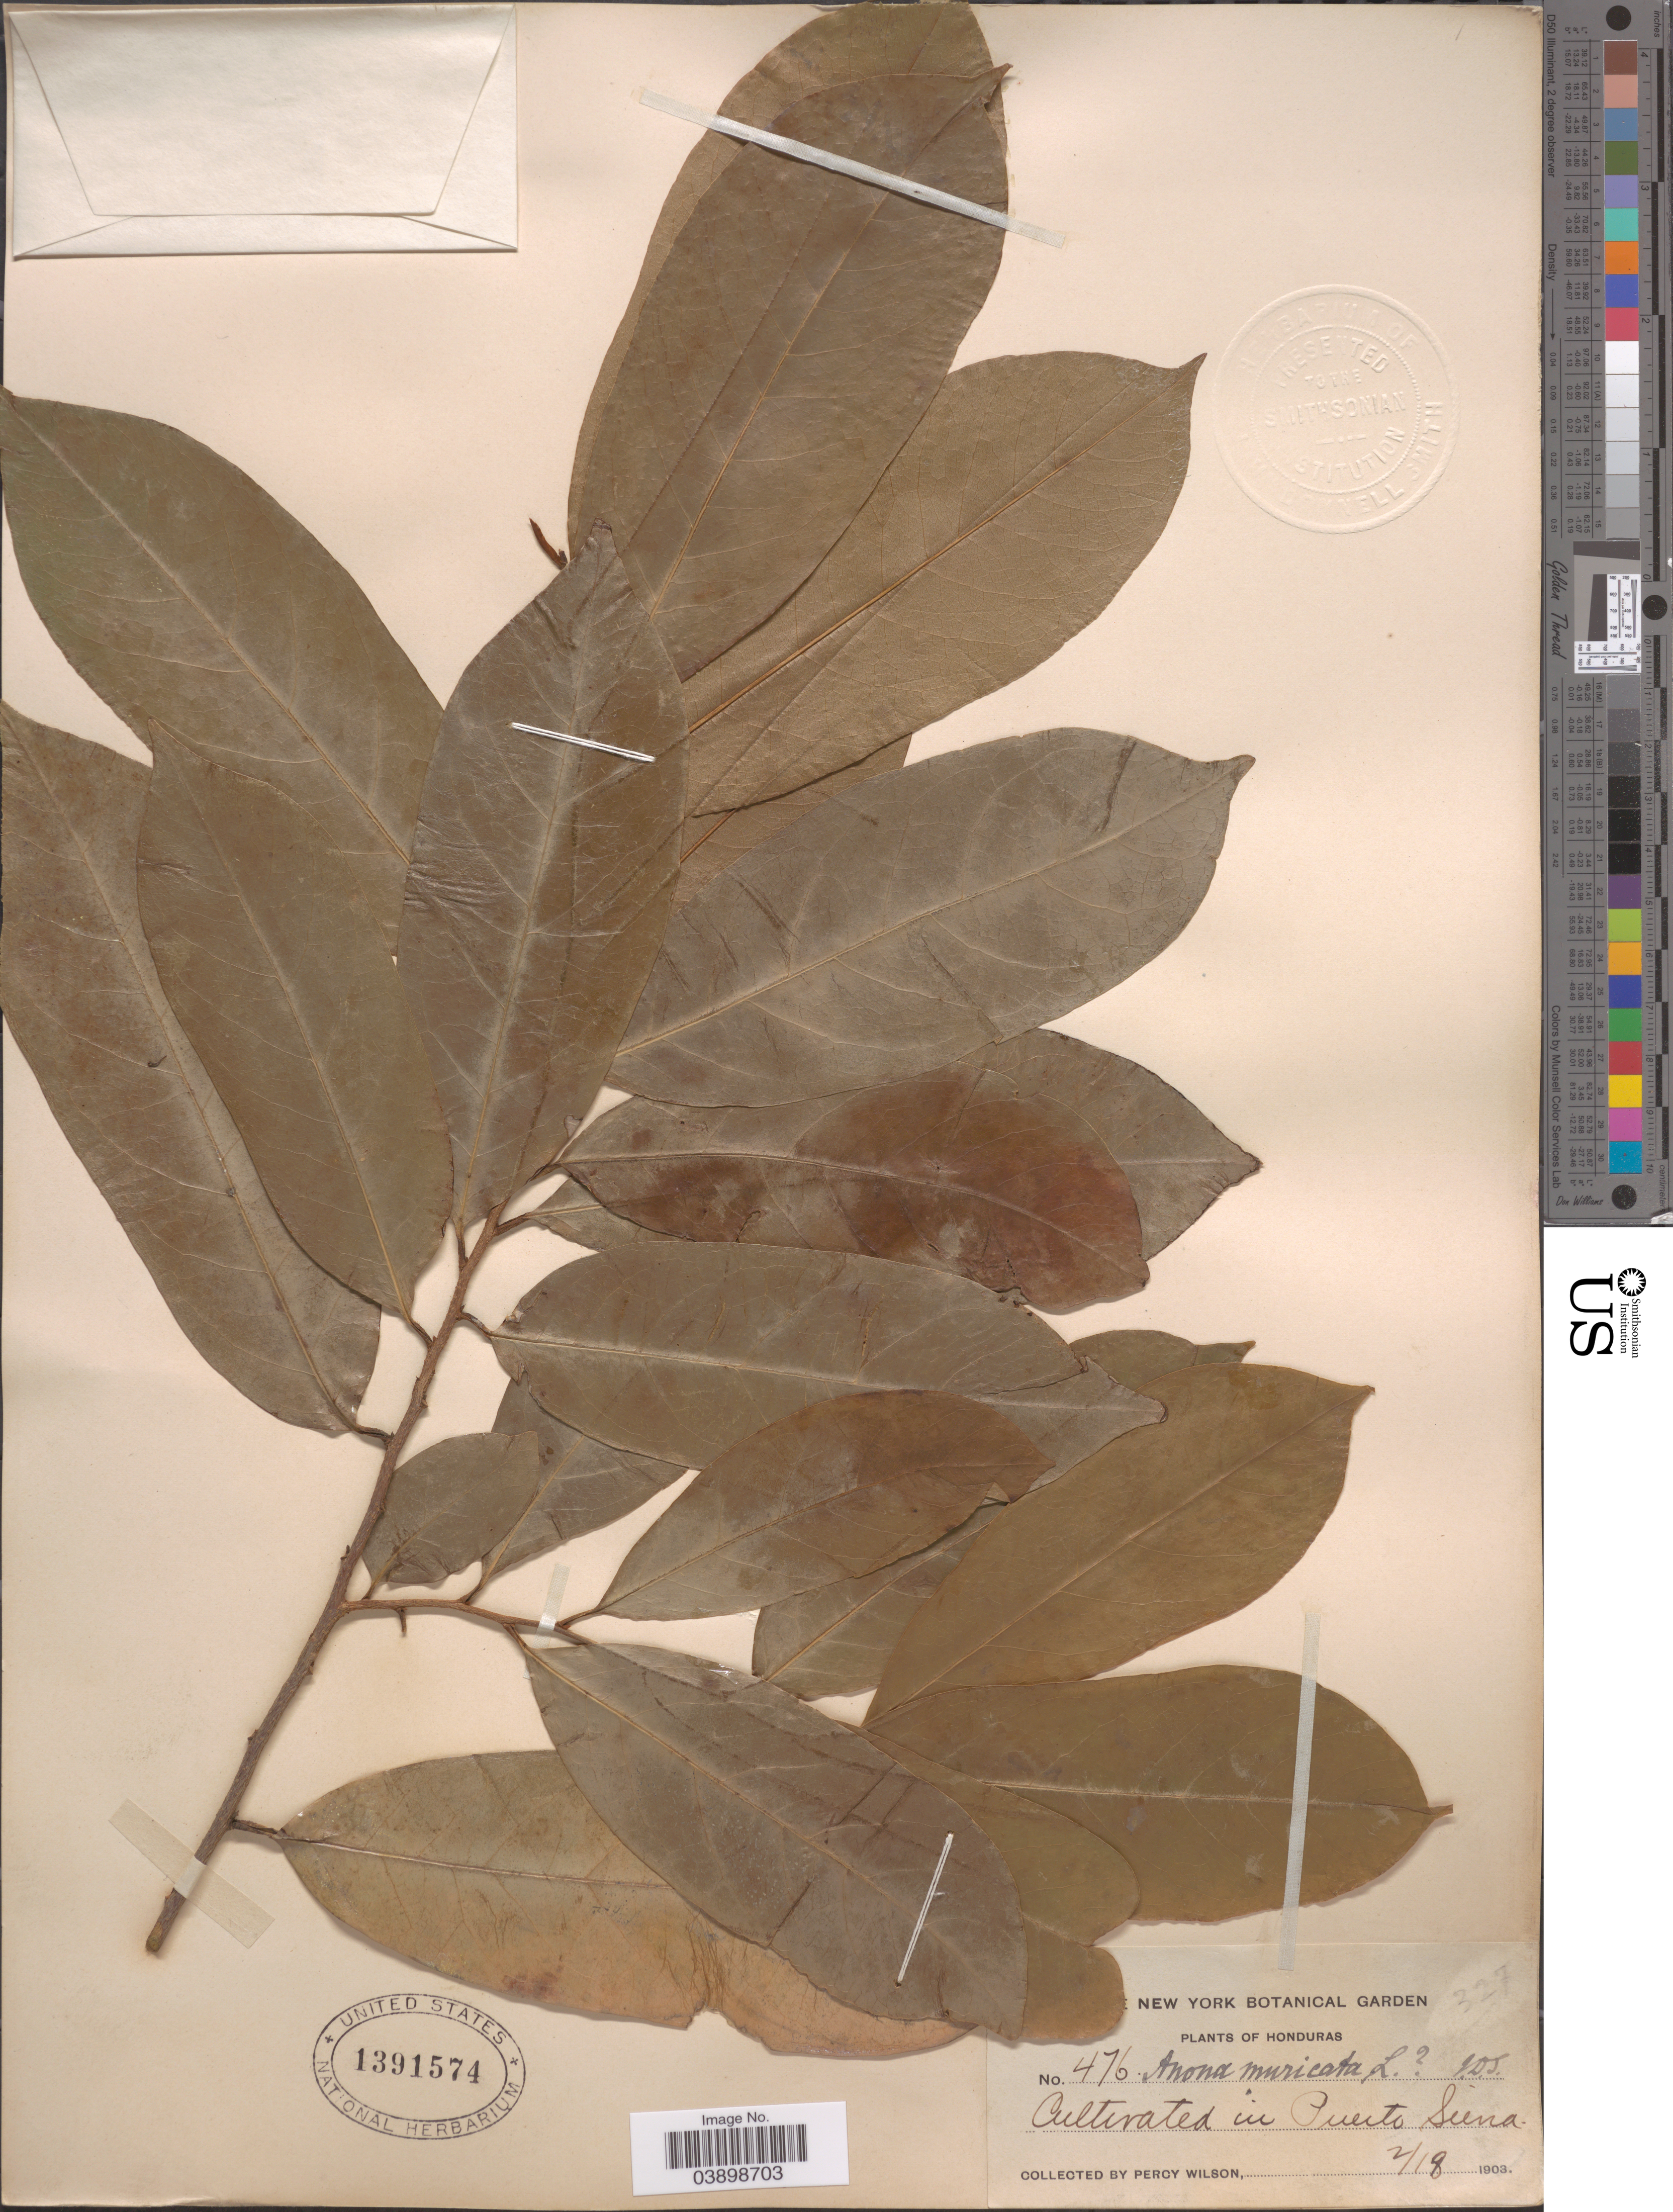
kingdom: Plantae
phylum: Tracheophyta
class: Magnoliopsida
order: Magnoliales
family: Annonaceae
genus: Annona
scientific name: Annona muricata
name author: L.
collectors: P. Wilson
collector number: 476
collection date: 1903-02-18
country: Honduras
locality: Cultivated in Puerto Sierra.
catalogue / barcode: US 1391574